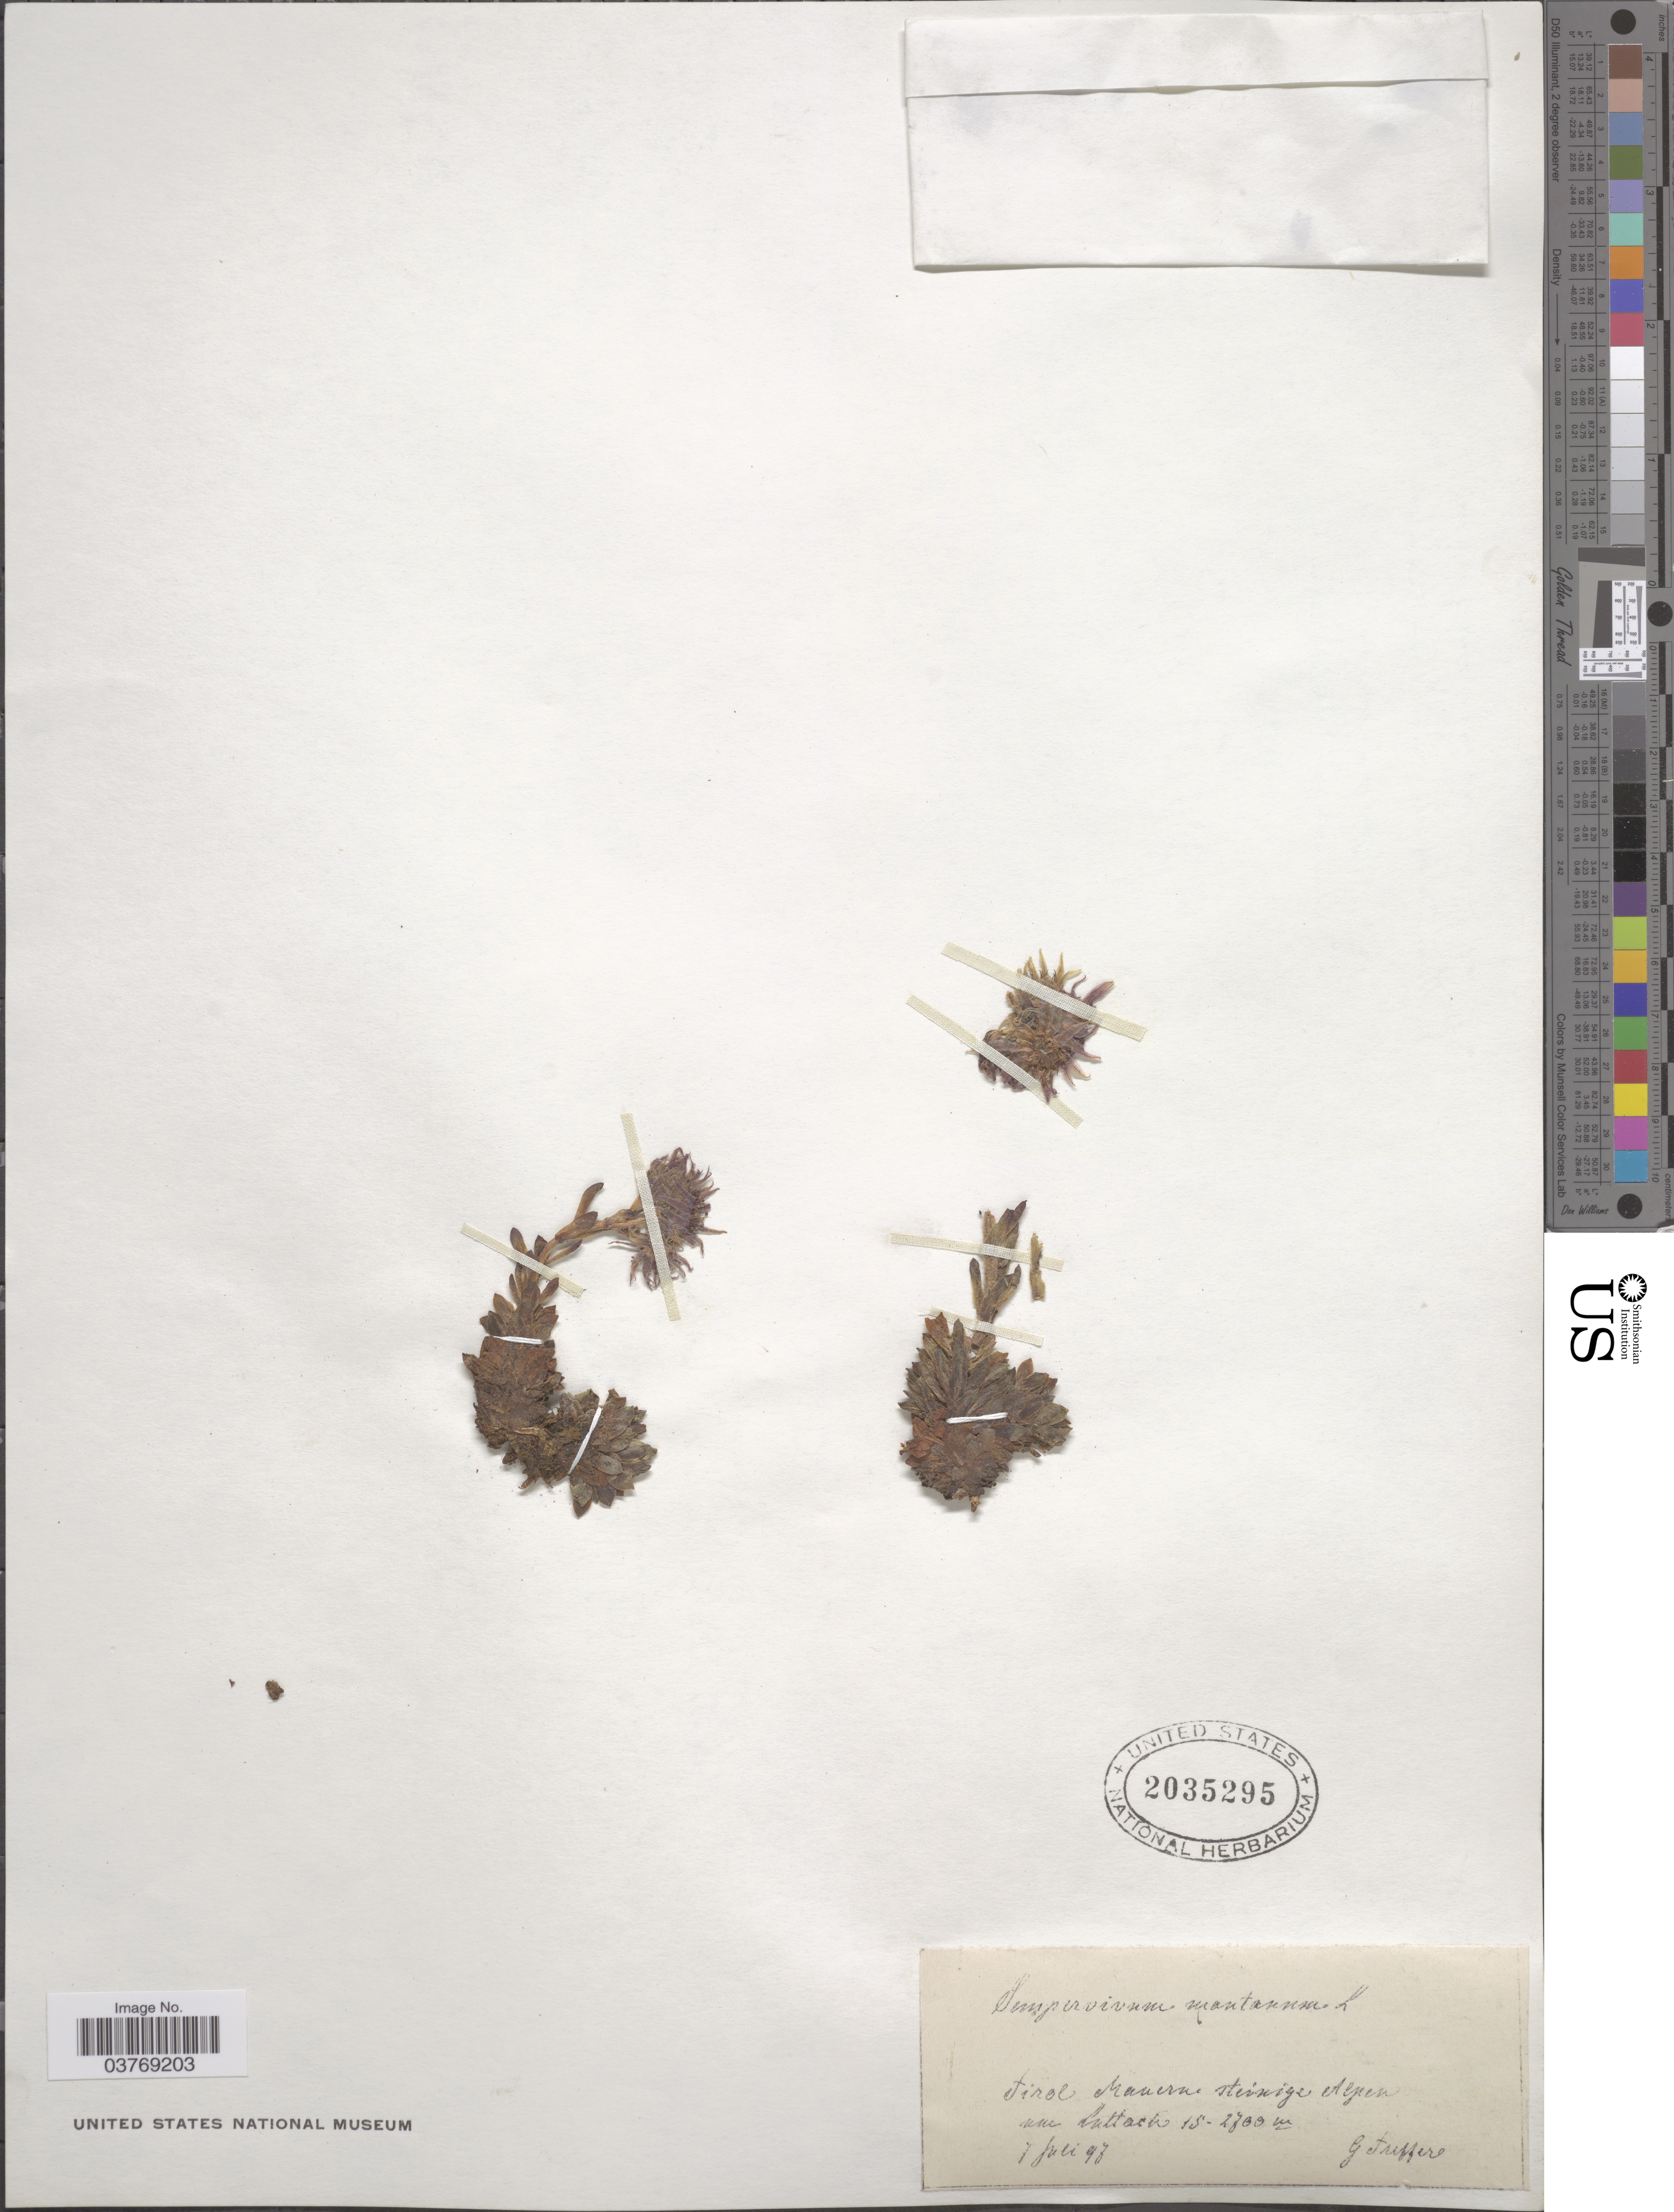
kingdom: Plantae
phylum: Tracheophyta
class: Magnoliopsida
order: Saxifragales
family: Crassulaceae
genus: Sempervivum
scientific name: Sempervivum montanum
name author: L.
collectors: G. Treffer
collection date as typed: Transcribed d/m/y: 7/7/97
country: Italy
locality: Tirol Mauern steinige Alpen um* Luttach*.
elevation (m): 1500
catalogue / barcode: US 2035295